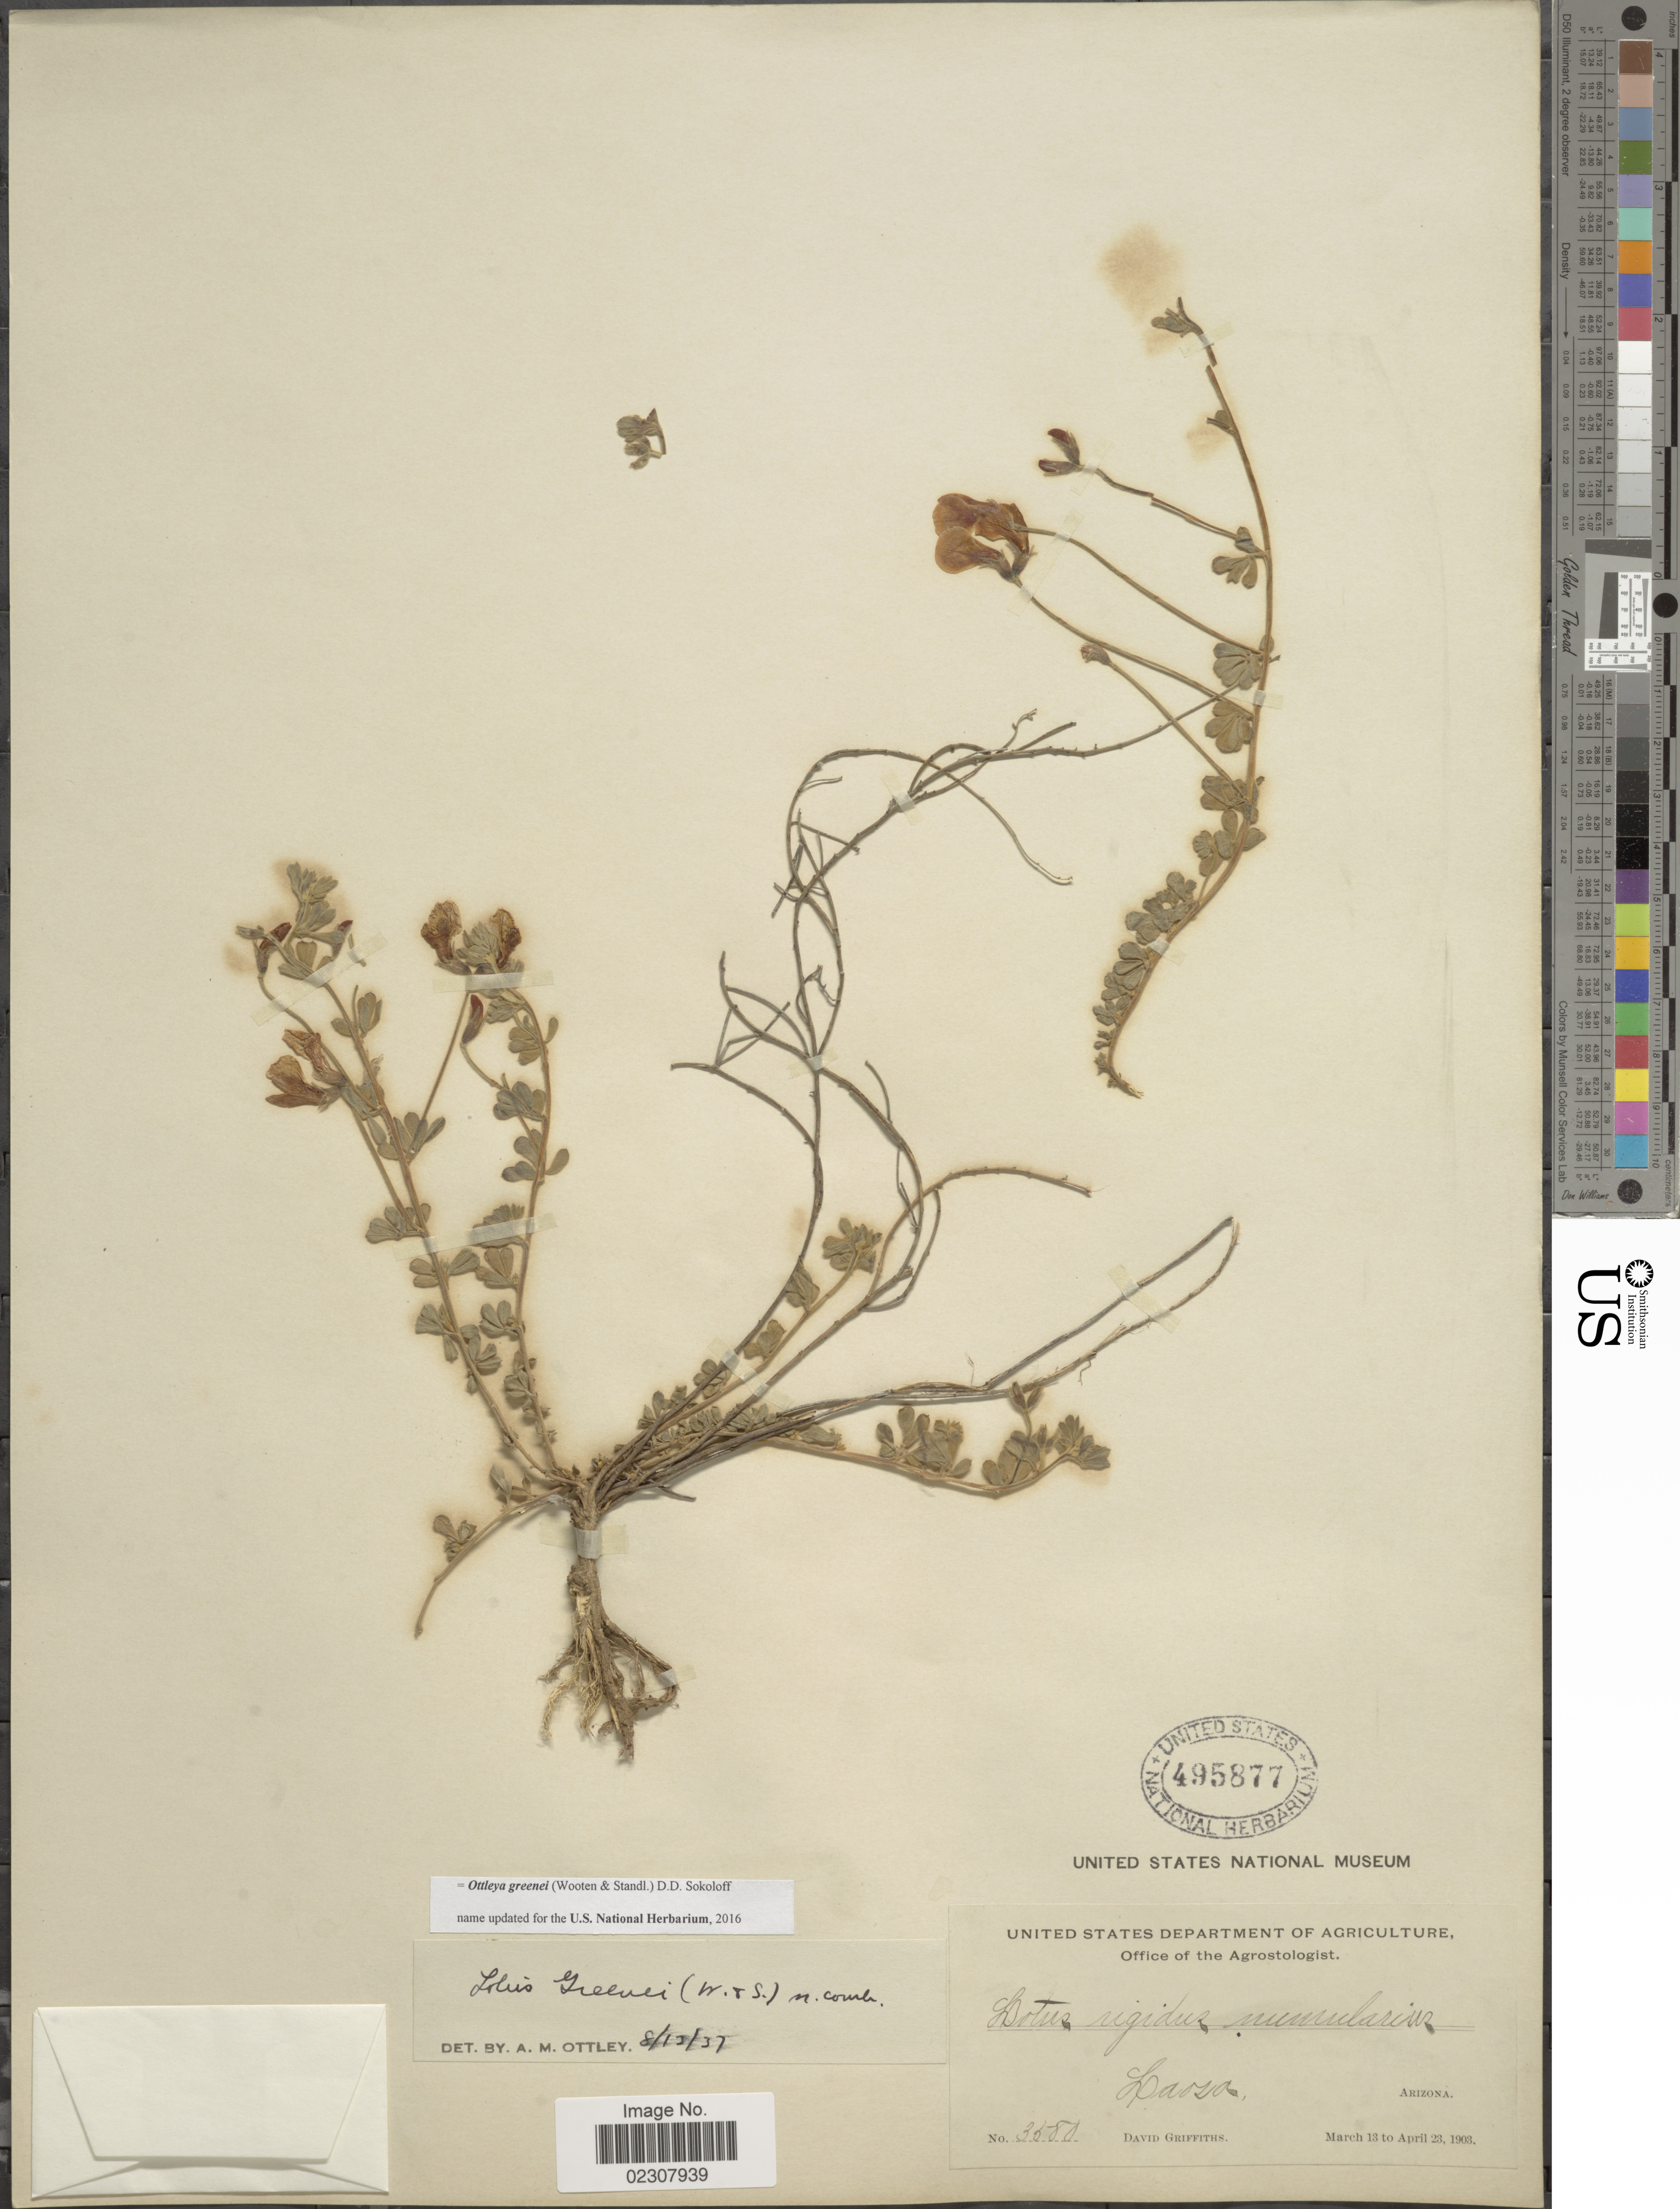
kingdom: Plantae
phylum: Tracheophyta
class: Magnoliopsida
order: Fabales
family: Fabaceae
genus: Ottleya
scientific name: Ottleya greenei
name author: (Wooten & Standl.) D.D. Sokoloff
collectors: D. Griffiths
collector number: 3580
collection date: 1903-03-13/1903-04-23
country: United States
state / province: Arizona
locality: Laosa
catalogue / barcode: US 495877